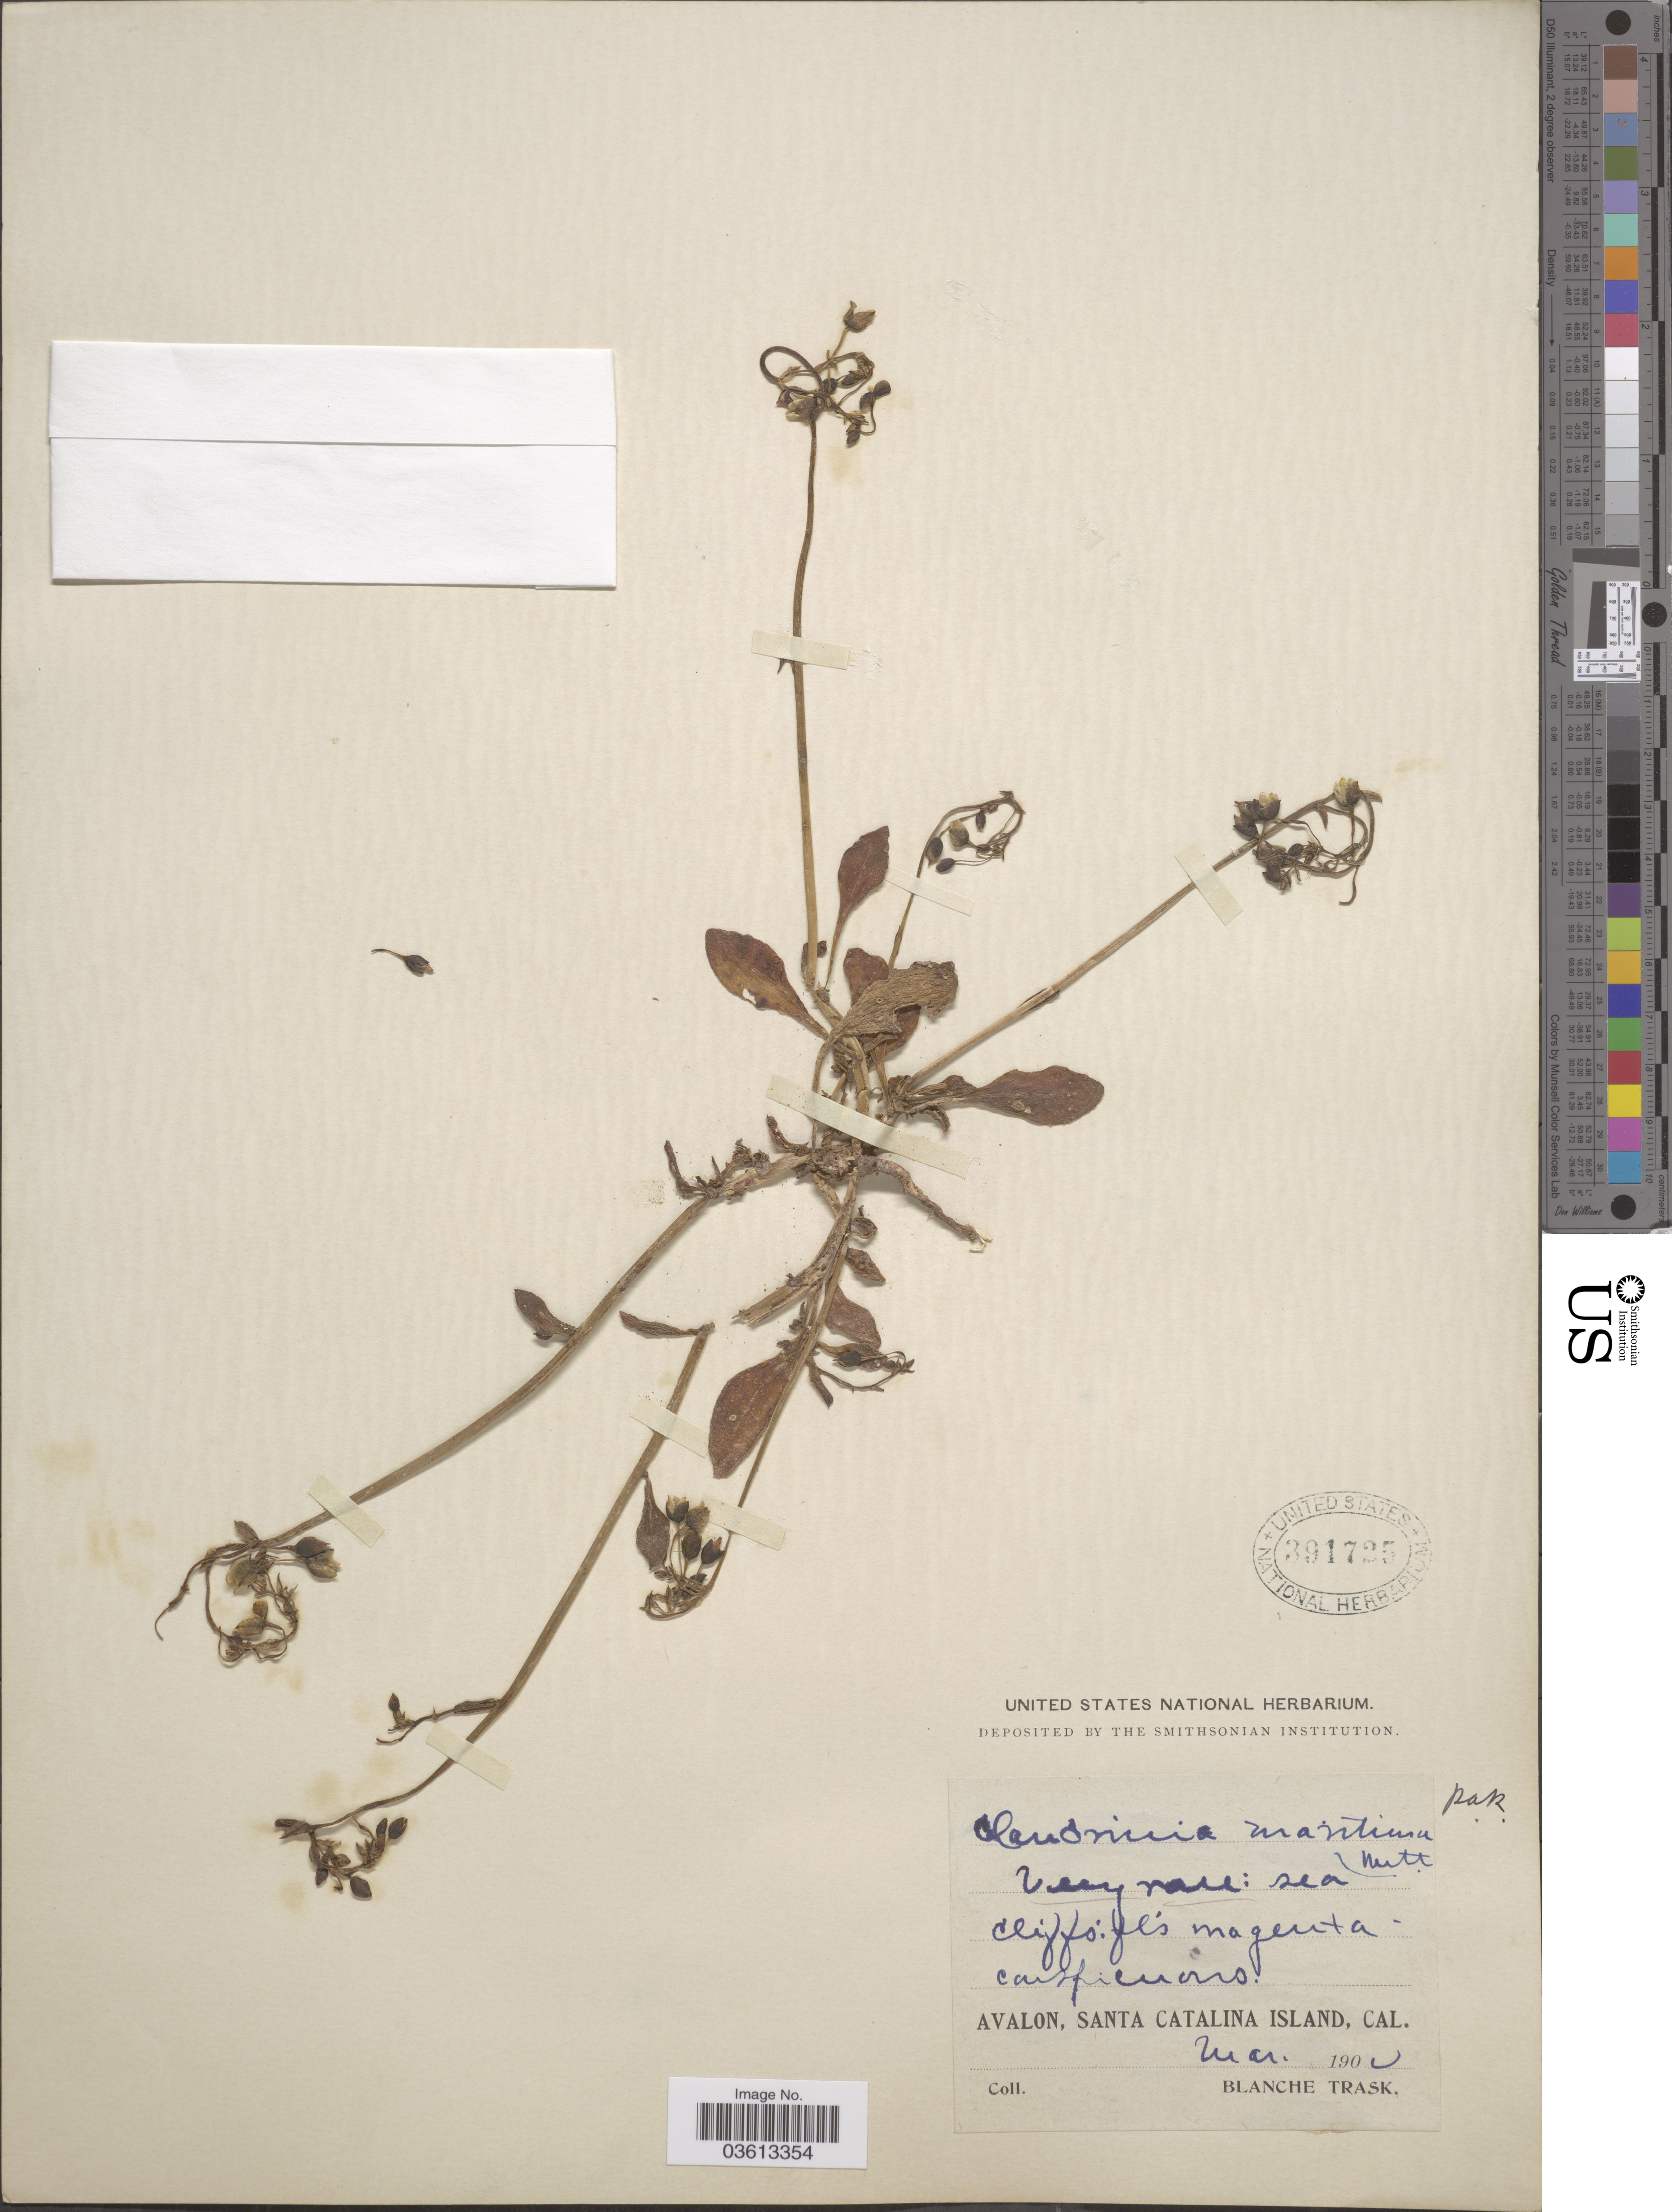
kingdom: Plantae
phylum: Tracheophyta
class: Magnoliopsida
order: Caryophyllales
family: Montiaceae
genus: Cistanthe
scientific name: Cistanthe maritima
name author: (Nutt.) Carolin ex Hershk.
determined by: Strong, Mark T., (BOT), Smithsonian Institution - National Museum of Natural History (UNITED STATES)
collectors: B. Trask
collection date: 1902-03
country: United States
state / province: California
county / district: Los Angeles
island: Santa Catalina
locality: Avalon, Santa Catalina Island.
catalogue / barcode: US 391725